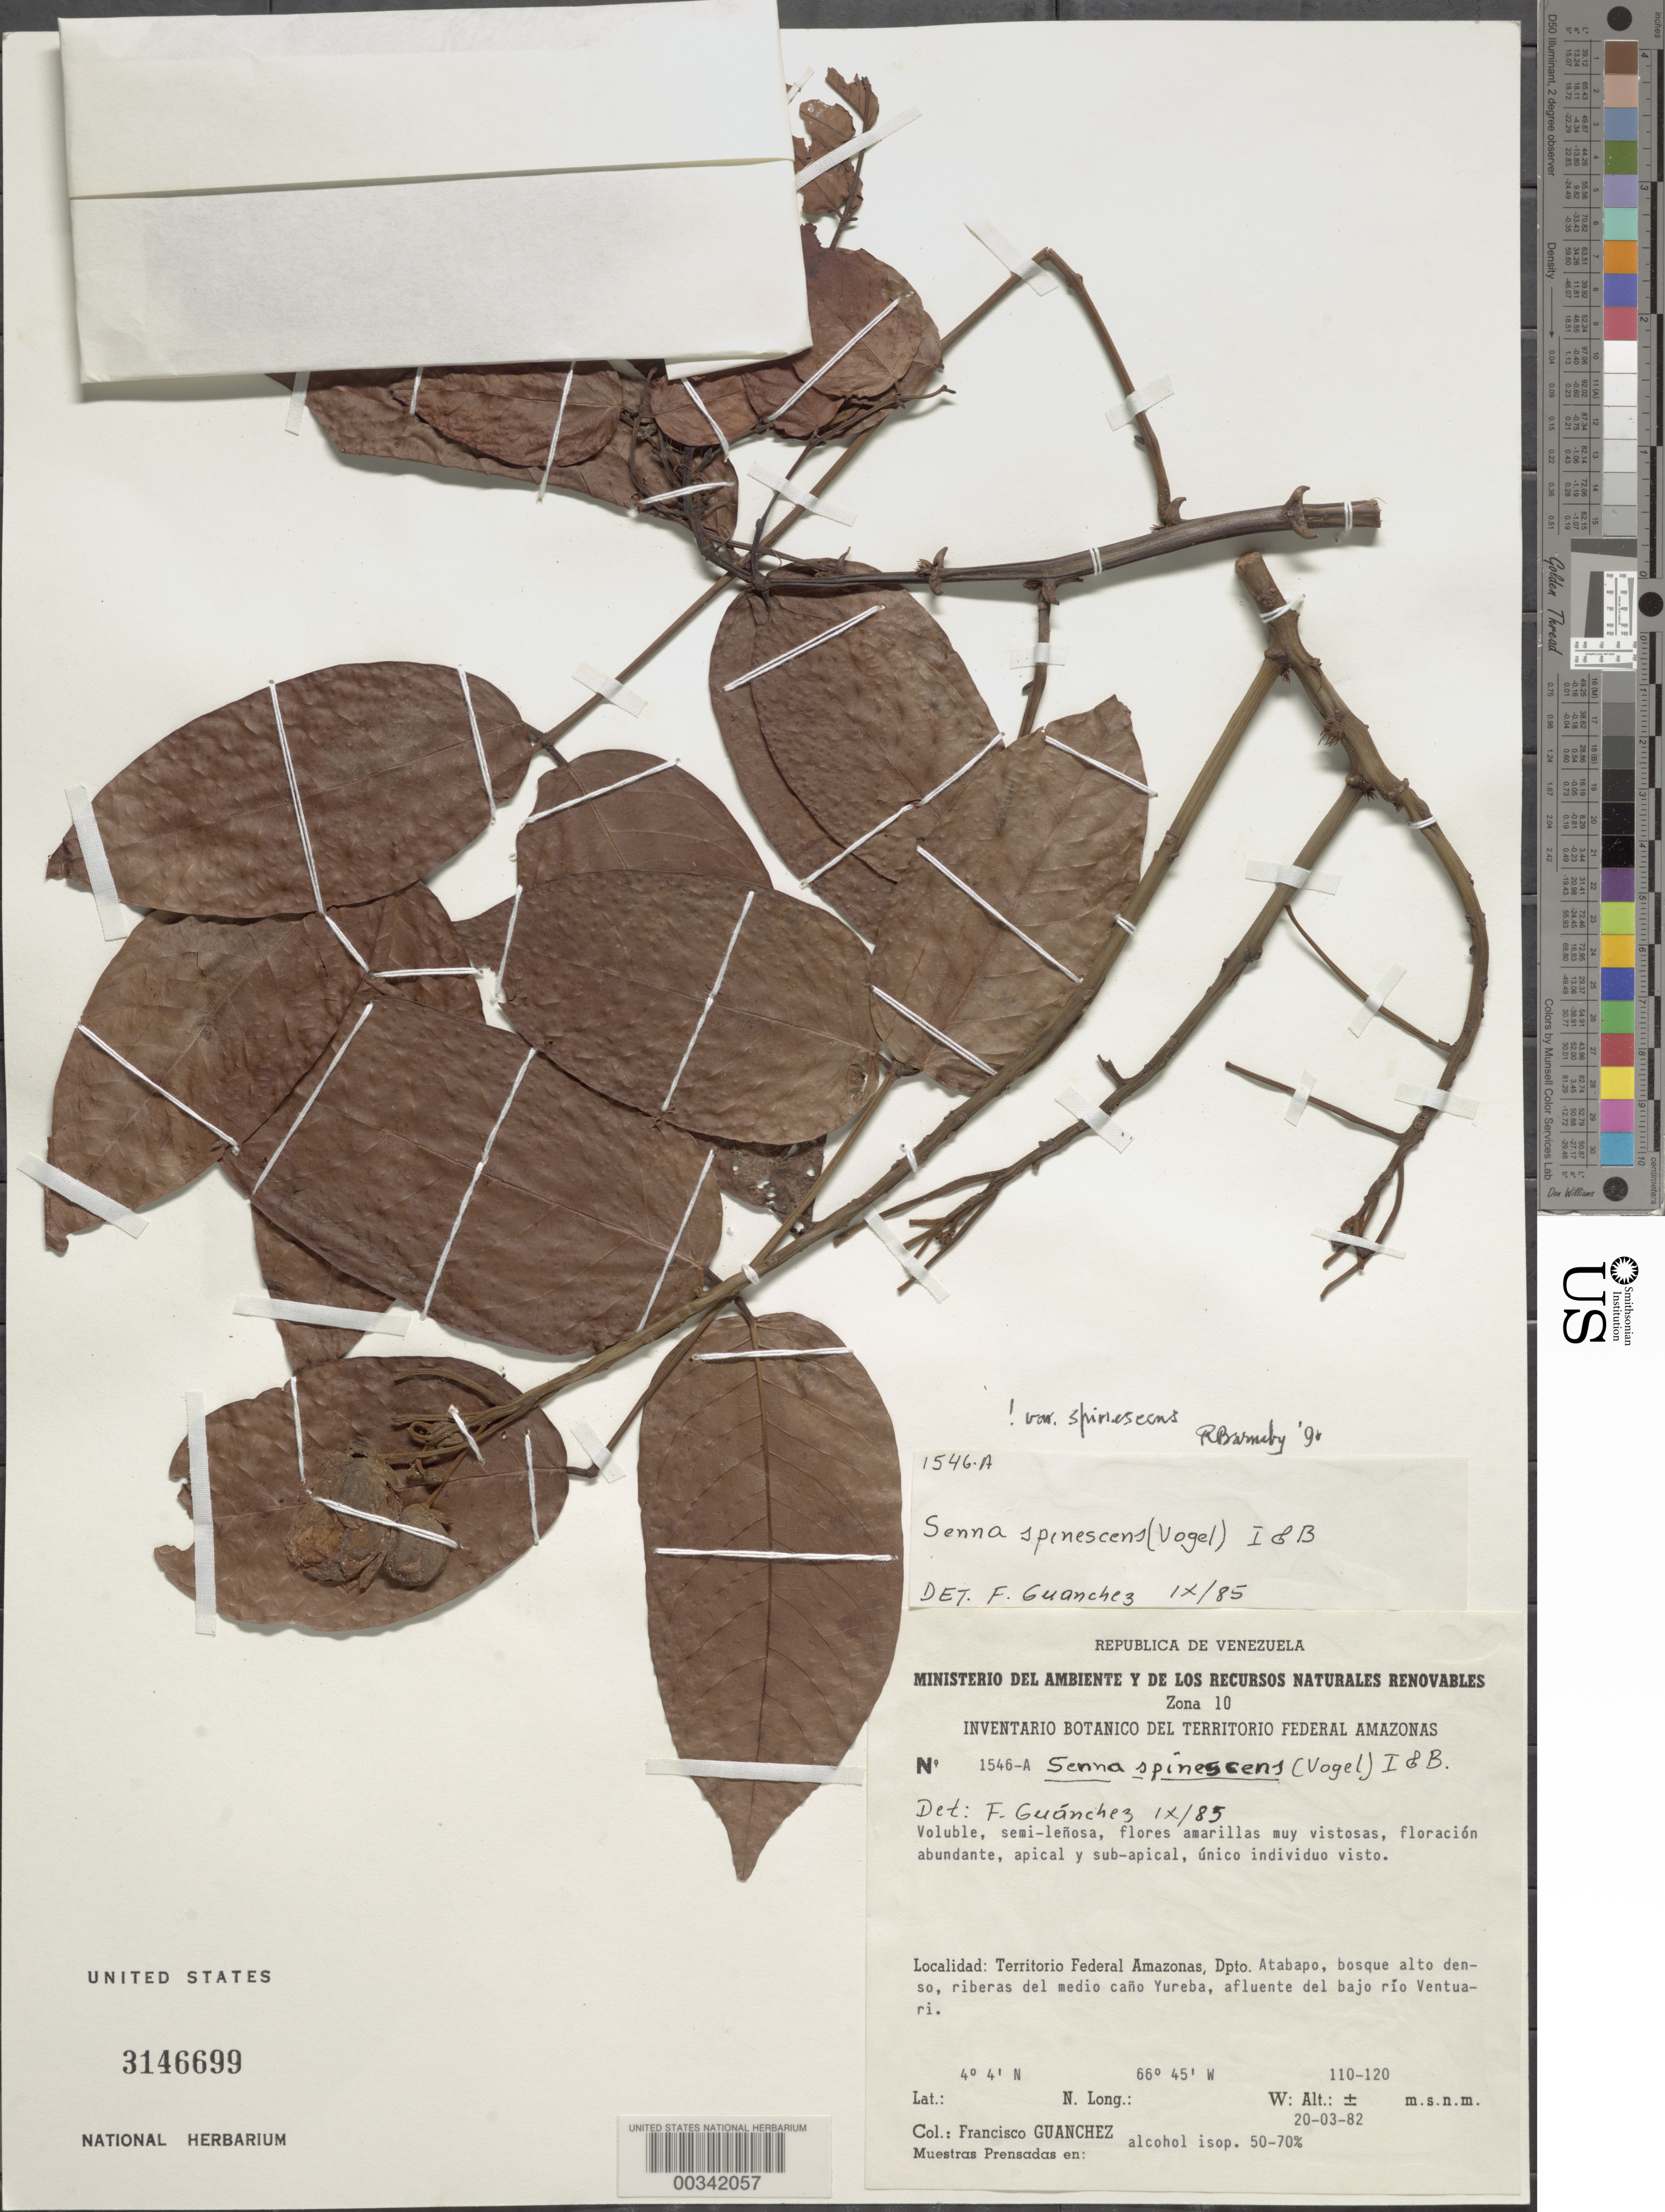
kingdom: Plantae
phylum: Tracheophyta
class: Magnoliopsida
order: Fabales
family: Fabaceae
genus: Senna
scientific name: Senna spinescens var. spinescens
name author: (Hoffmanns. ex Vogel) H.S. Irwin & Barneby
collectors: F. Guánchez M.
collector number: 1546-a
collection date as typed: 20 Mar 1982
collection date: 1982-03-20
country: Venezuela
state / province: Amazonas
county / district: Atabapo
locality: Riberas del medio cano yureba, afluente del bajo rio ventuari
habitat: Bosque alto denso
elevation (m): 110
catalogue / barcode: US 3146699